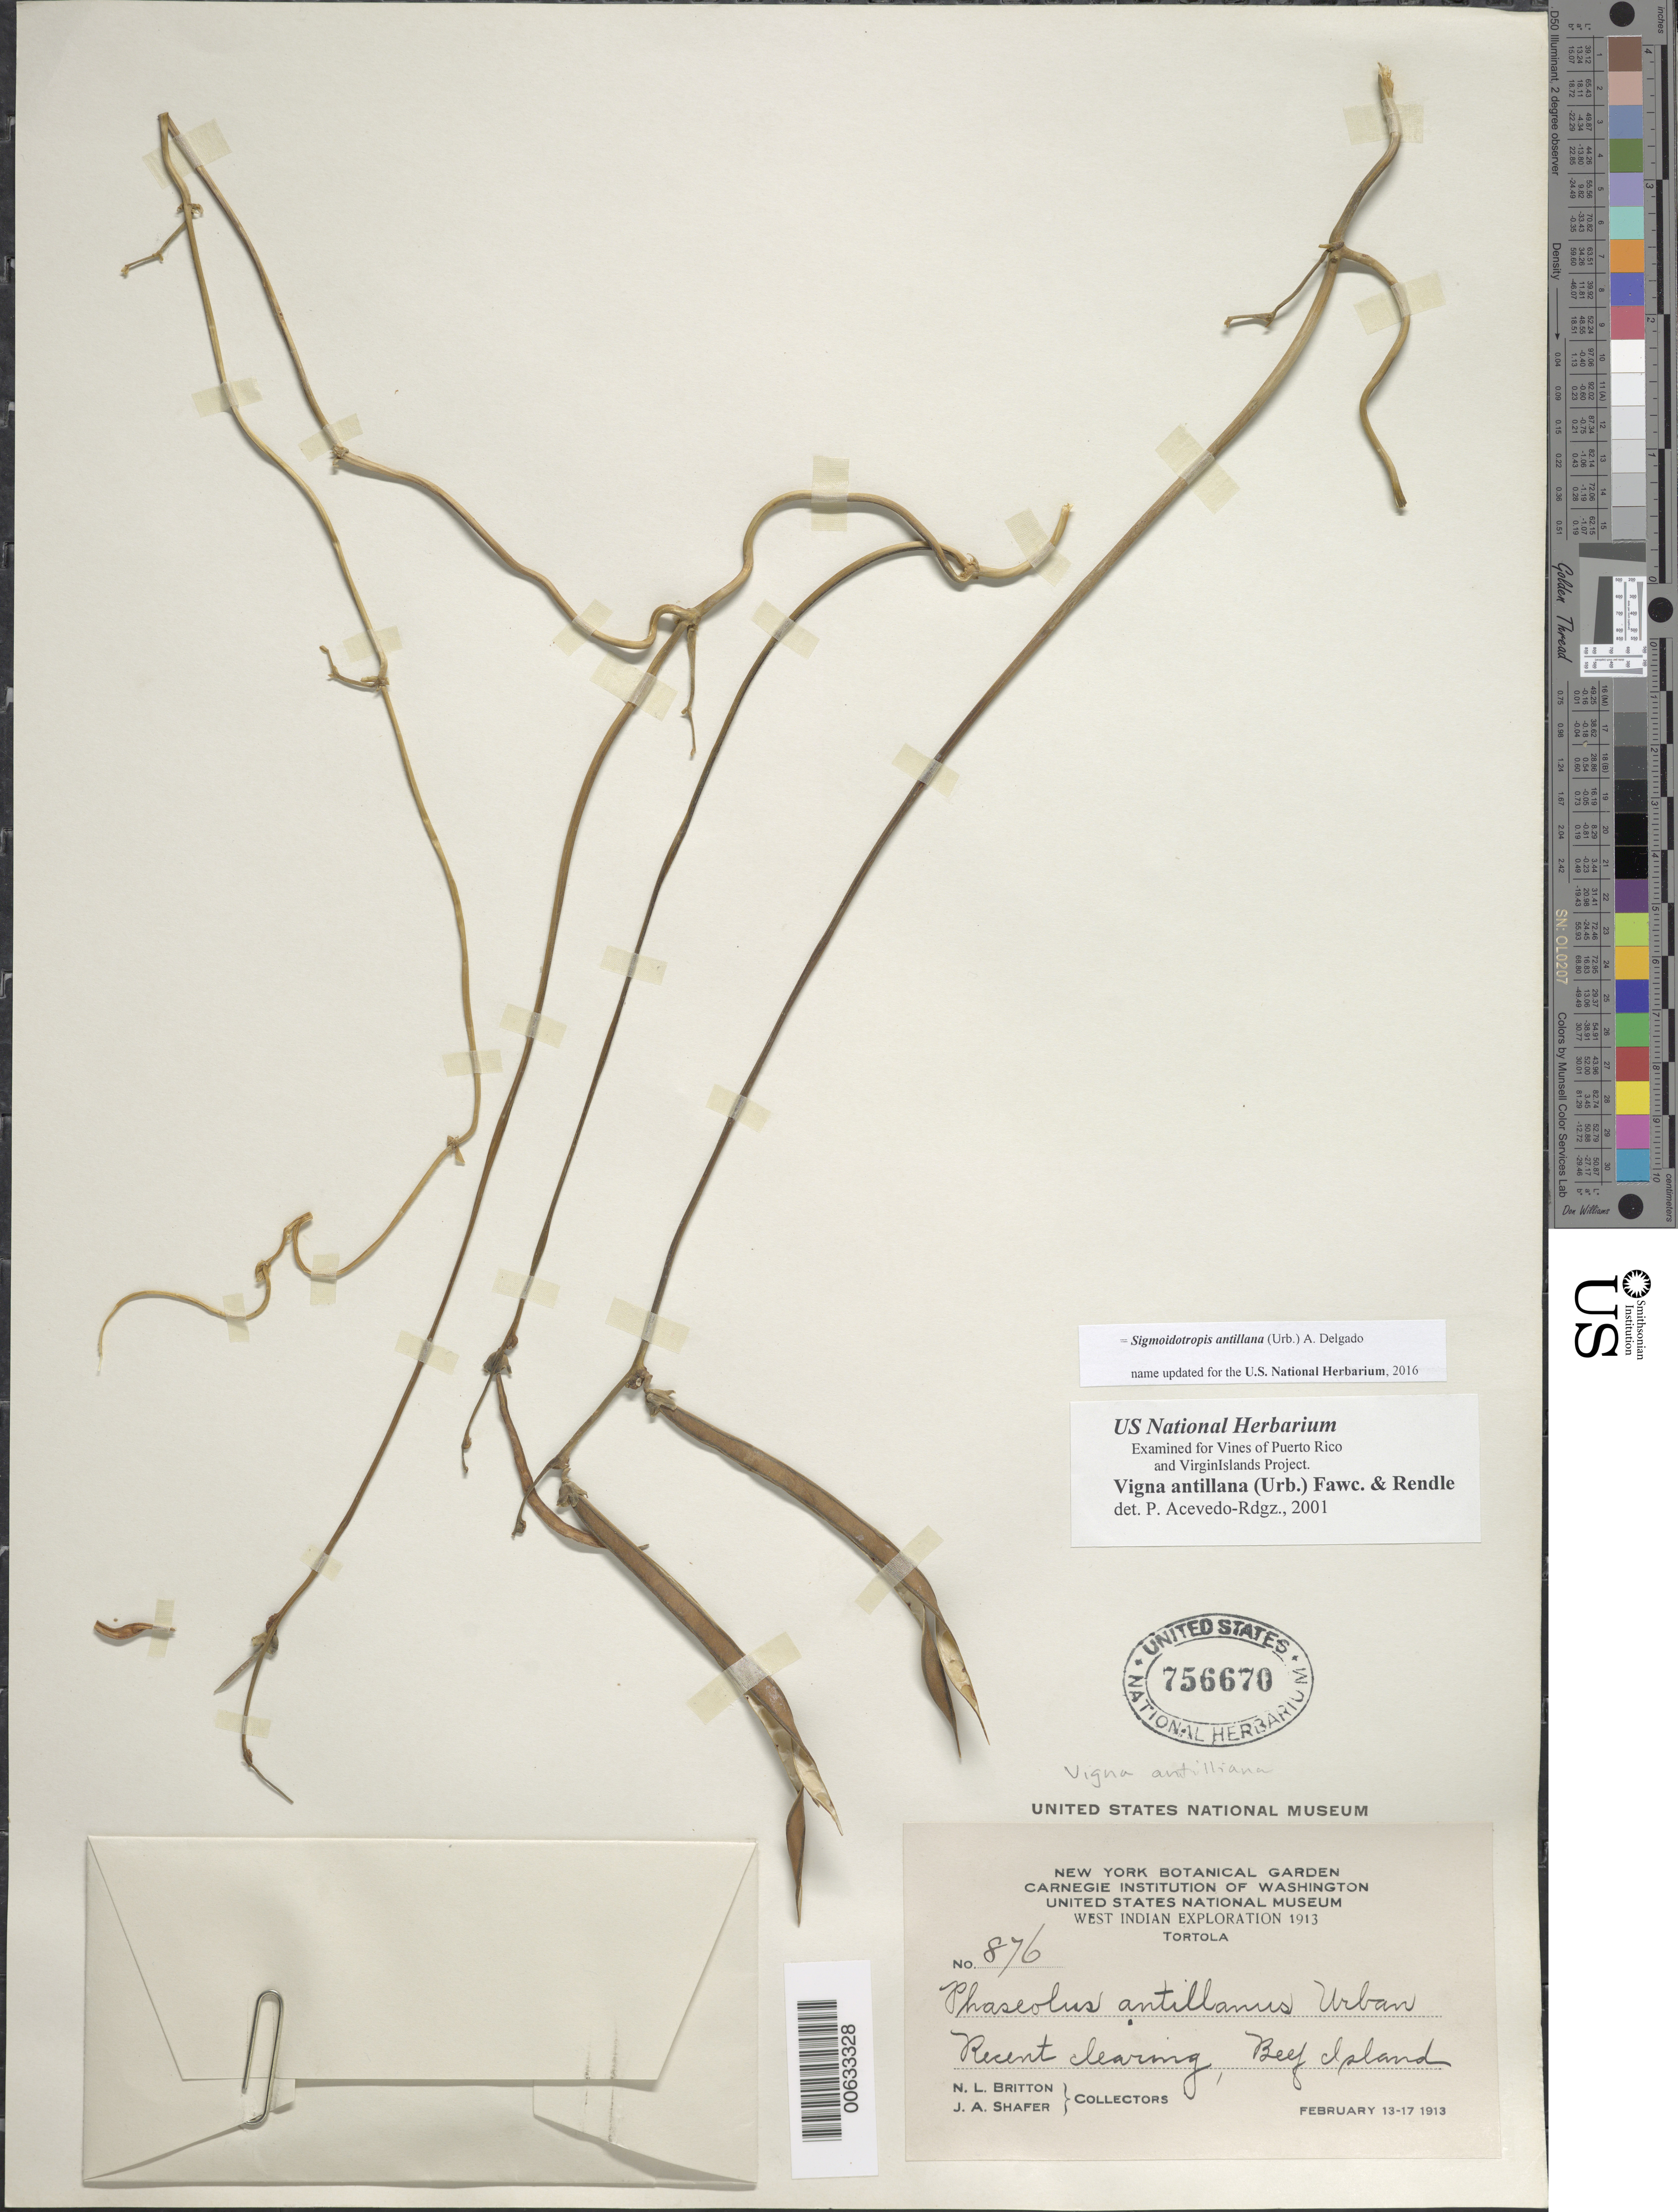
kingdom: Plantae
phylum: Tracheophyta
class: Magnoliopsida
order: Fabales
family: Fabaceae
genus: Sigmoidotropis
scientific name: Sigmoidotropis antillana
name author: (Urb.) A. Delgado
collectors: N. Britton & J. A. Shafer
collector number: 876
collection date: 1913-02-13/1913-02-17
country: British Virgin Islands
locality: West Indian, Tortola, Beef Island.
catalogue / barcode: US 756670